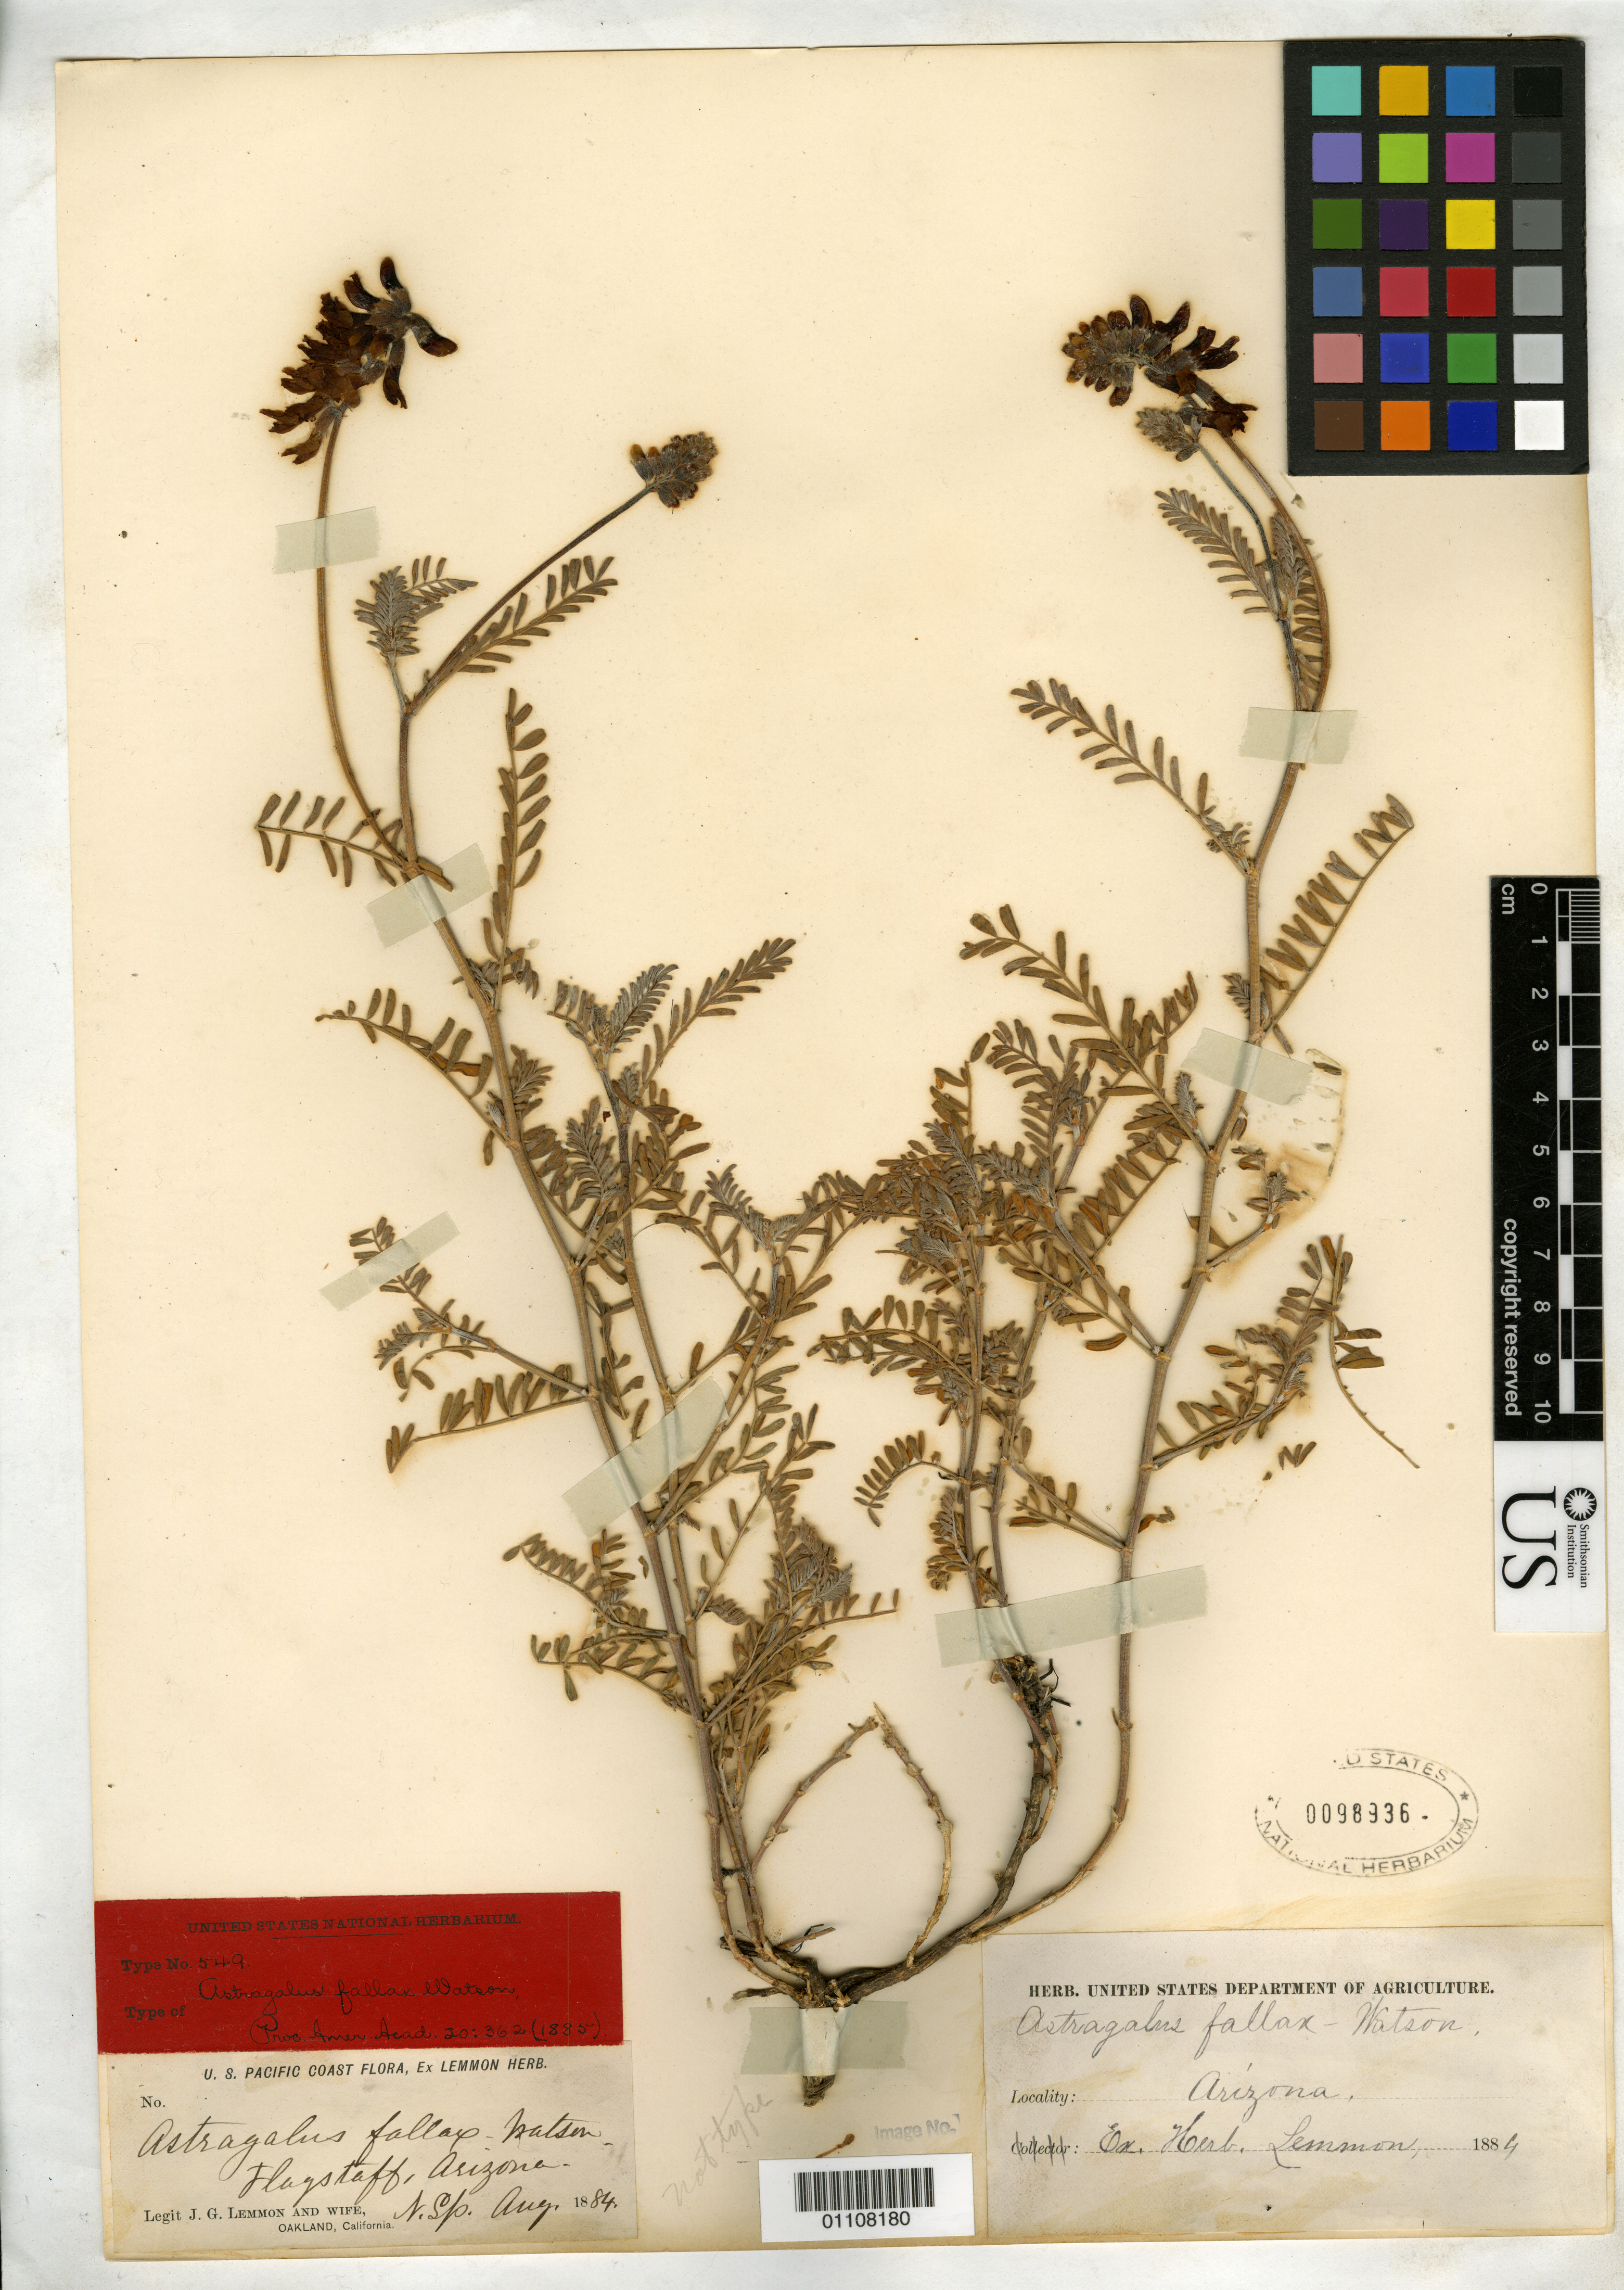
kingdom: Plantae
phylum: Tracheophyta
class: Magnoliopsida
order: Fabales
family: Fabaceae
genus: Astragalus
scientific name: Astragalus fallax S. Watson, nom. illeg.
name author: S. Watson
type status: Syntype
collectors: J. G. Lemmon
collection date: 1884-08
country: United States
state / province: Arizona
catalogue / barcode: US 98936